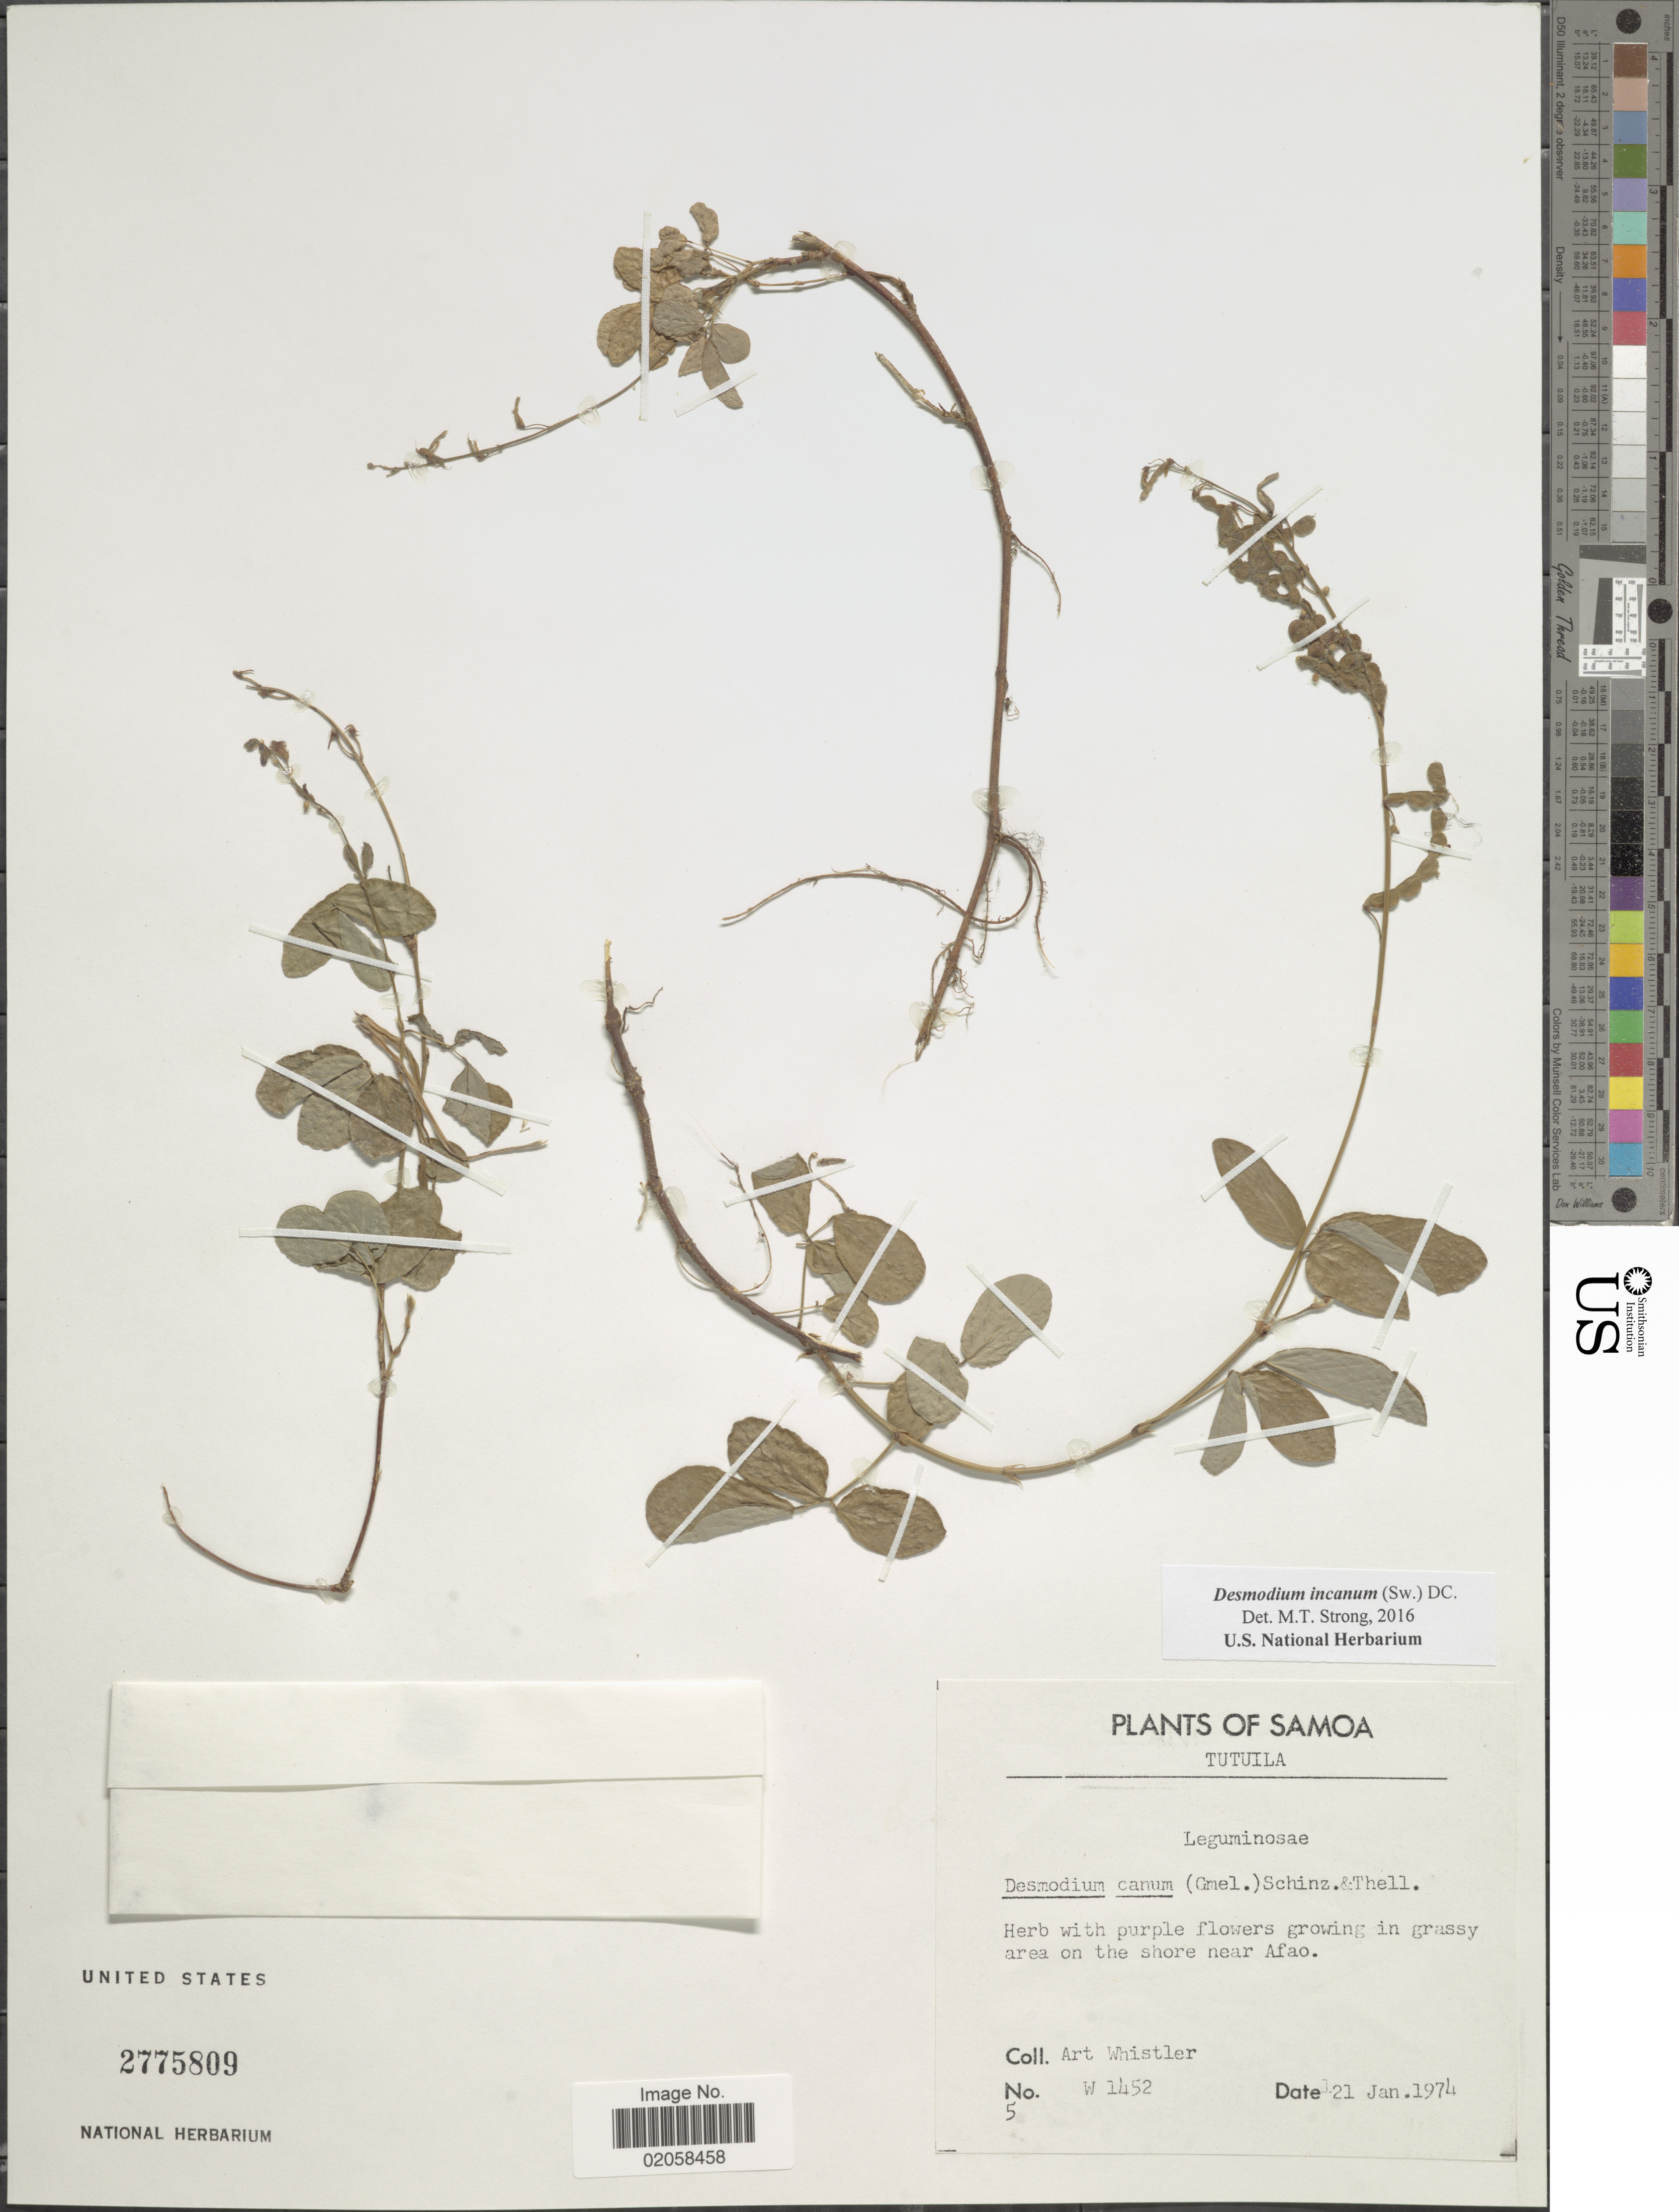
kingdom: Plantae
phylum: Tracheophyta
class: Magnoliopsida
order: Fabales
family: Fabaceae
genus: Desmodium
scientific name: Desmodium incanum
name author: (Sw.) DC.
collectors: A. Whistler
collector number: W1452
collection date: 1974-01-21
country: American Samoa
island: Tutuila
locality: Tutuila, in grassy area on the shore near Afao.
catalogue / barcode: US 2775809